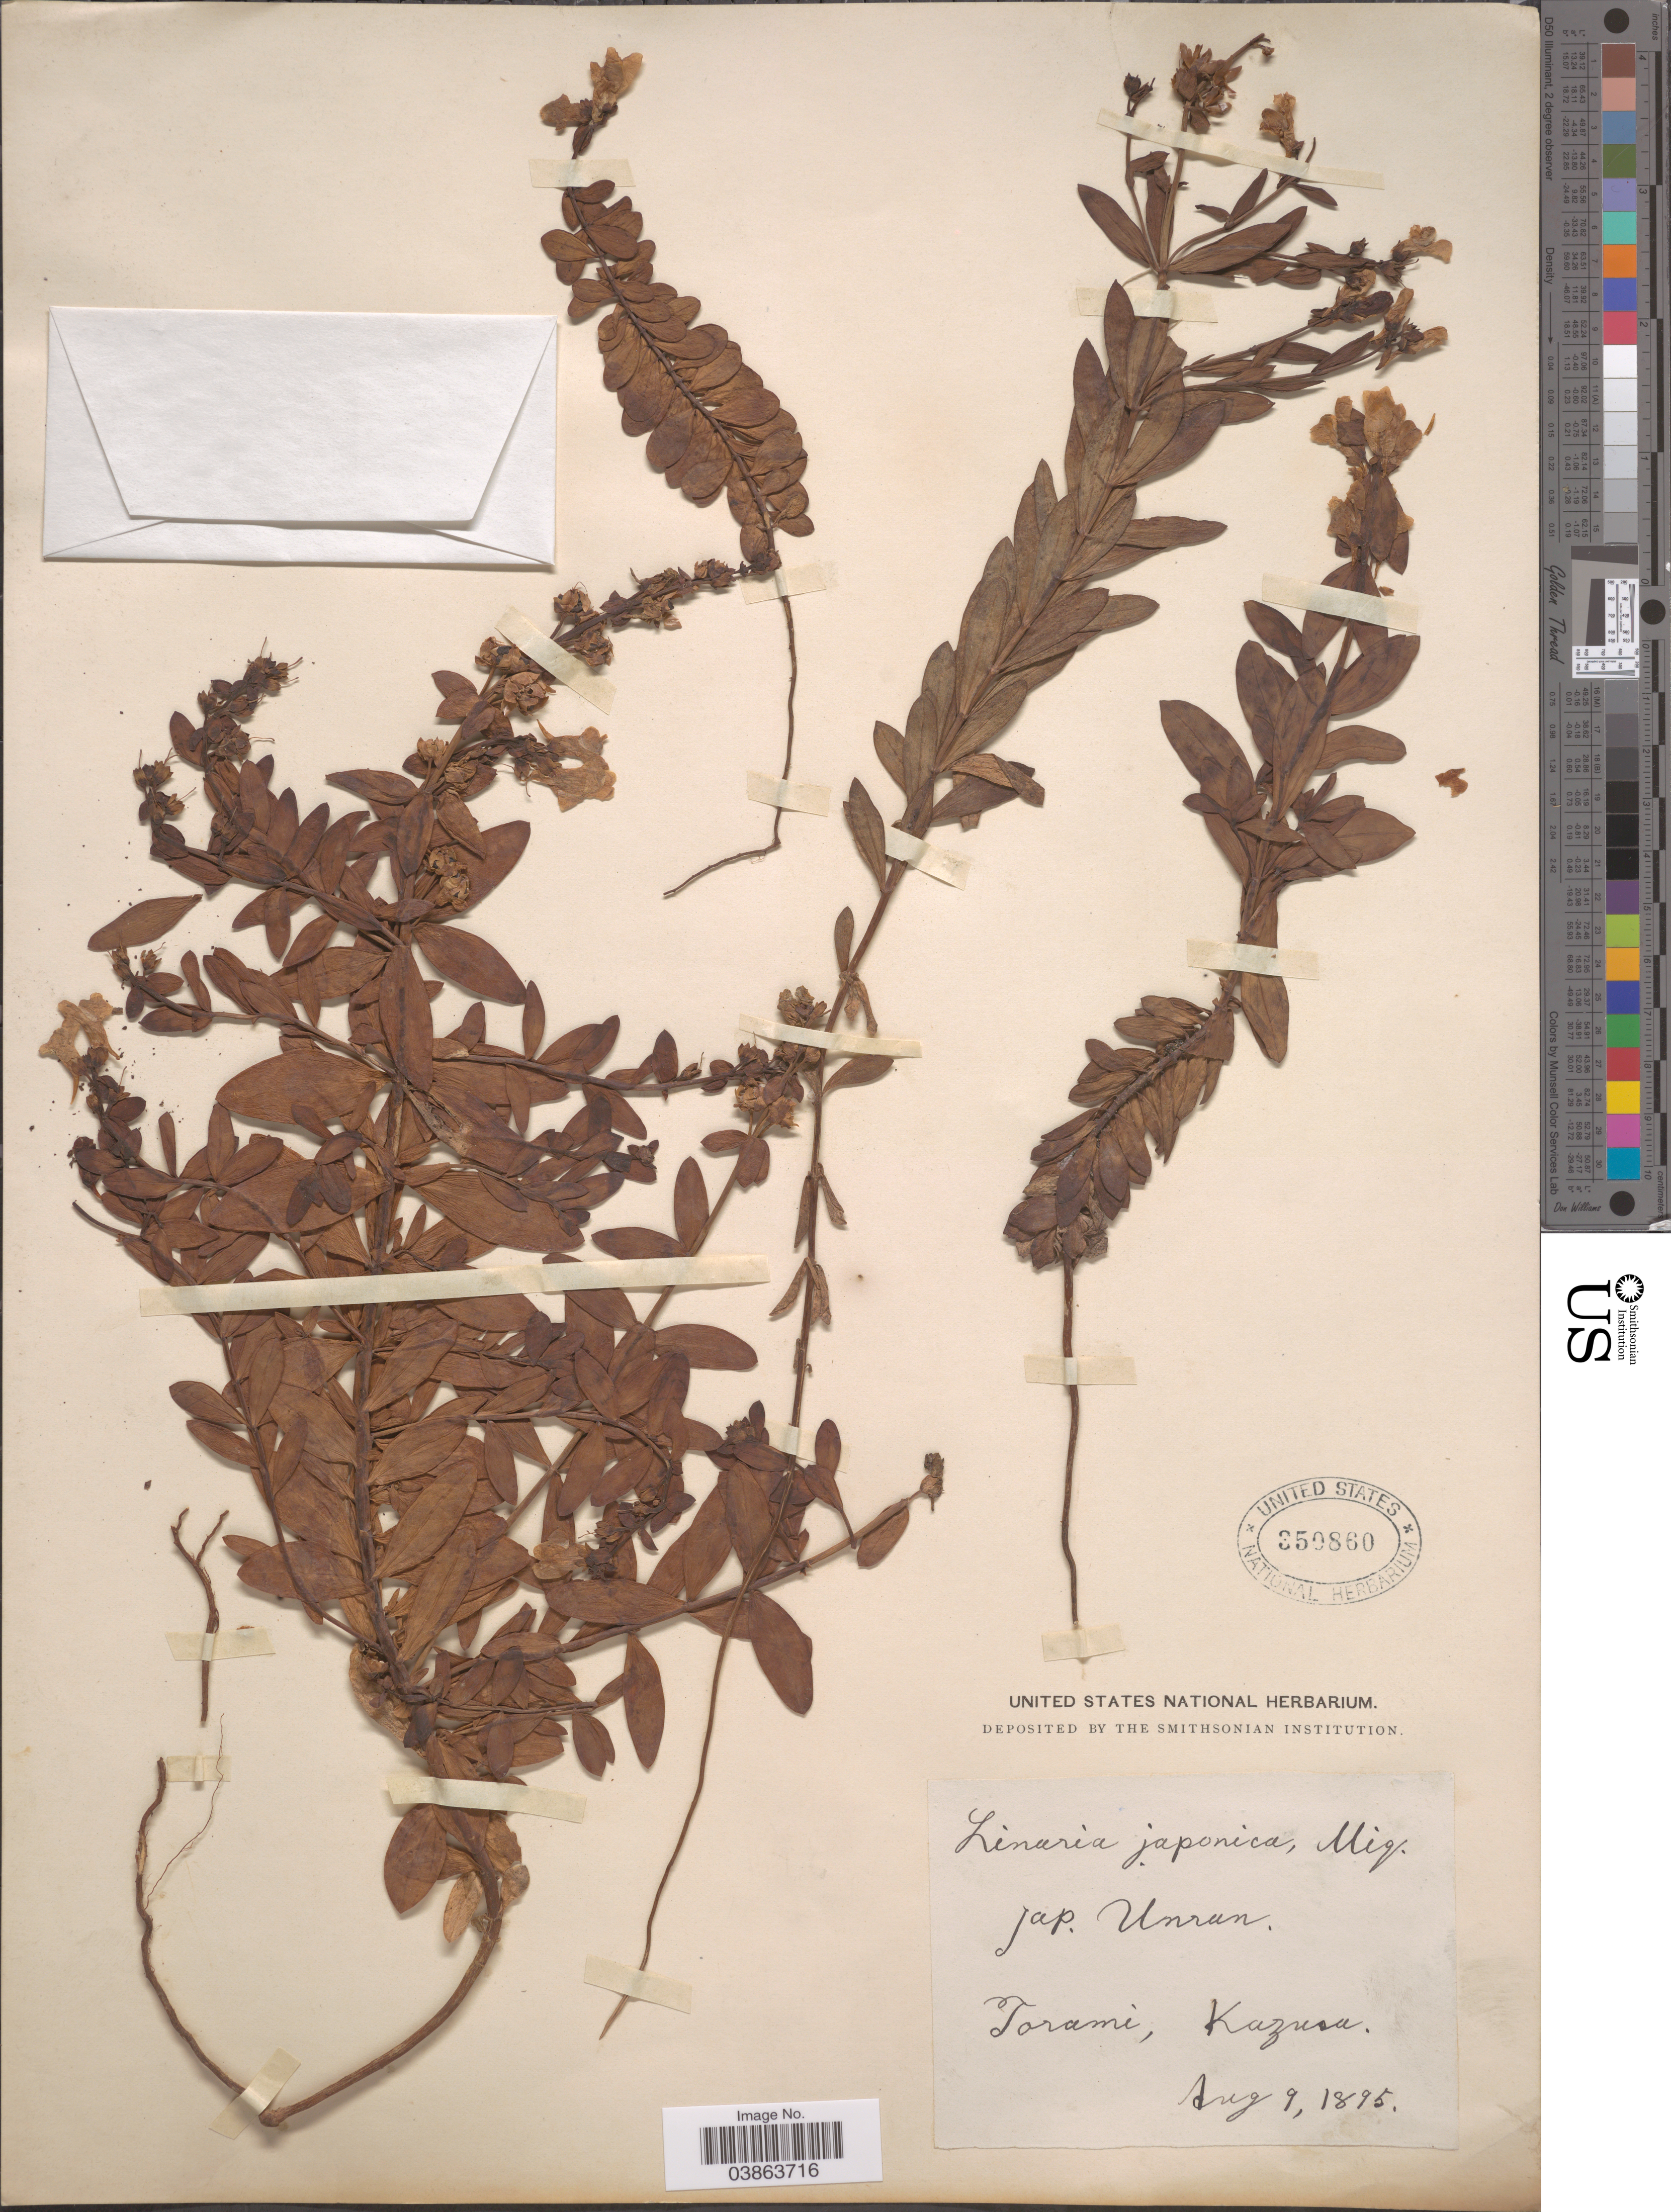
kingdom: Plantae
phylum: Tracheophyta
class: Magnoliopsida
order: Lamiales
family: Plantaginaceae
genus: Linaria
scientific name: Linaria japonica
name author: Miq.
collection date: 1895-08-09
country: Japan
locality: Torami, Kazusa.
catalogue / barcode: US 350860